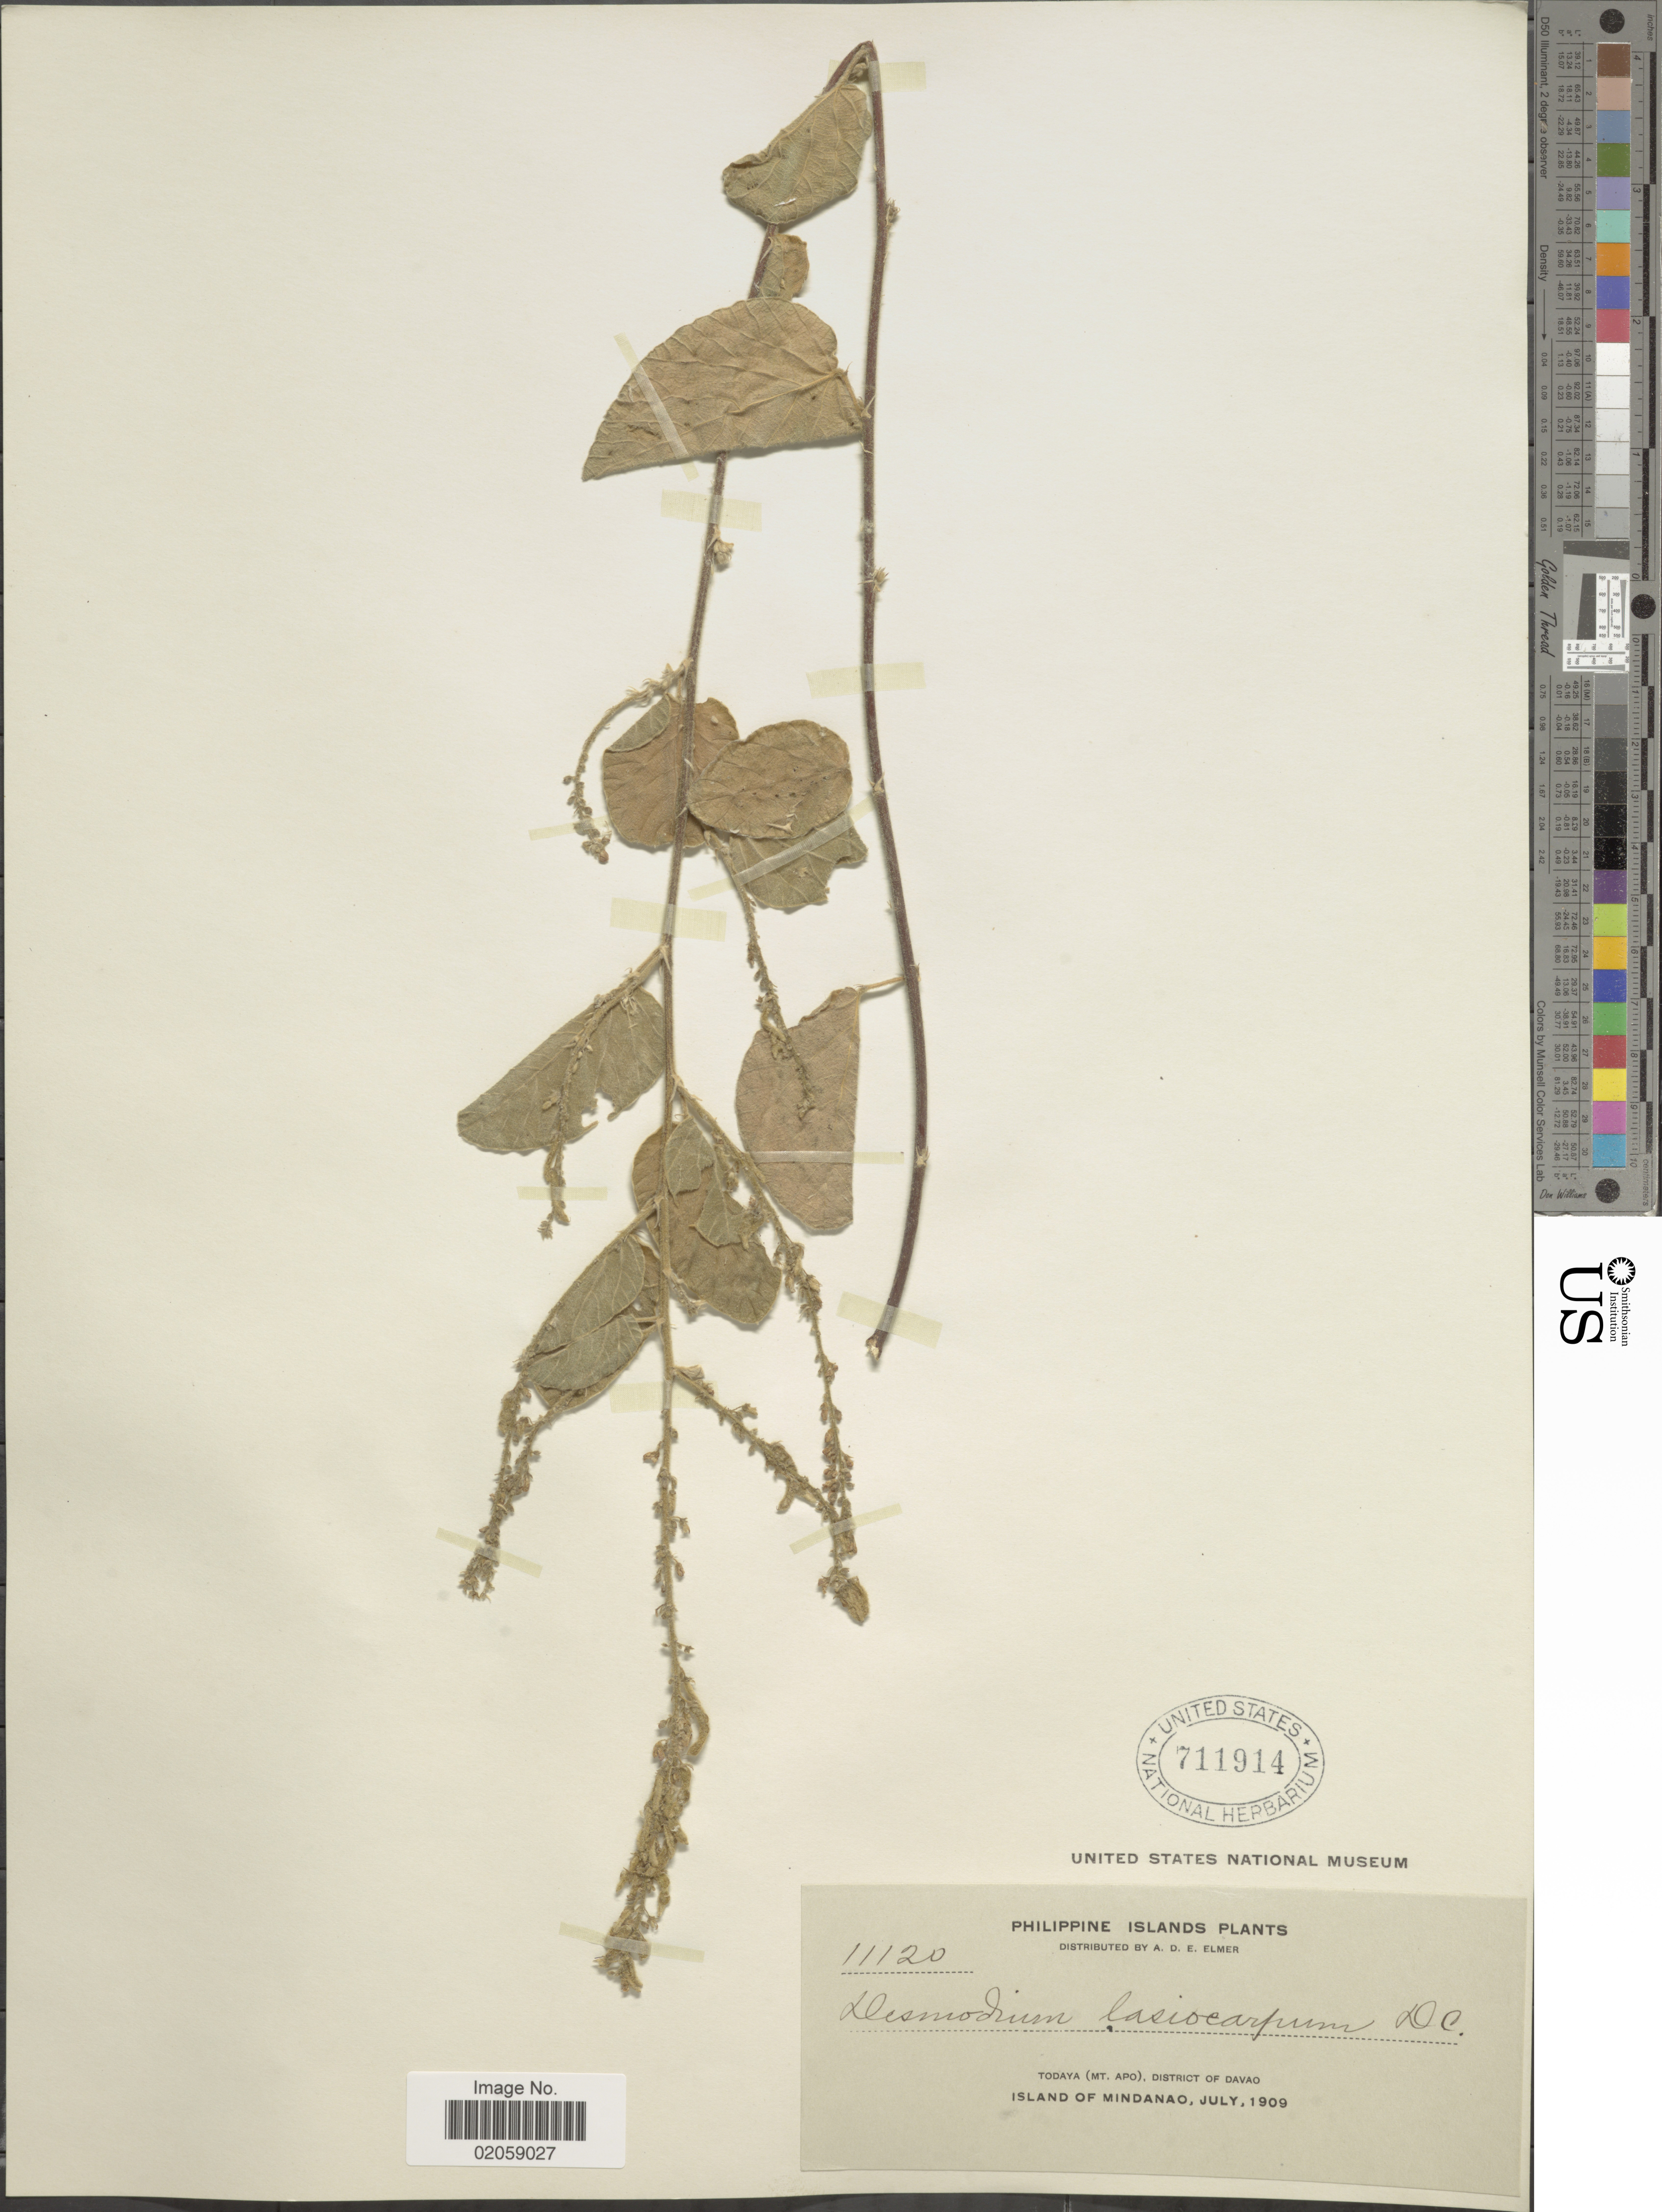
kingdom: Plantae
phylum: Tracheophyta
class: Magnoliopsida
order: Fabales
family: Fabaceae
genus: Polhillides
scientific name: Polhillides velutina subsp. velutina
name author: (Willd.) H. Ohashi & K. Ohashi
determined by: Strong, Mark T., (BOT), Smithsonian Institution - National Museum of Natural History (UNITED STATES)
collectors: A. D. E. Elmer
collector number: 11120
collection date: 1909-07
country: Philippines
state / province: Davao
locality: Philippine Islands. Todaya (Mt. Apo), District of Davao. Island of Mindanao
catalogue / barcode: US 711914